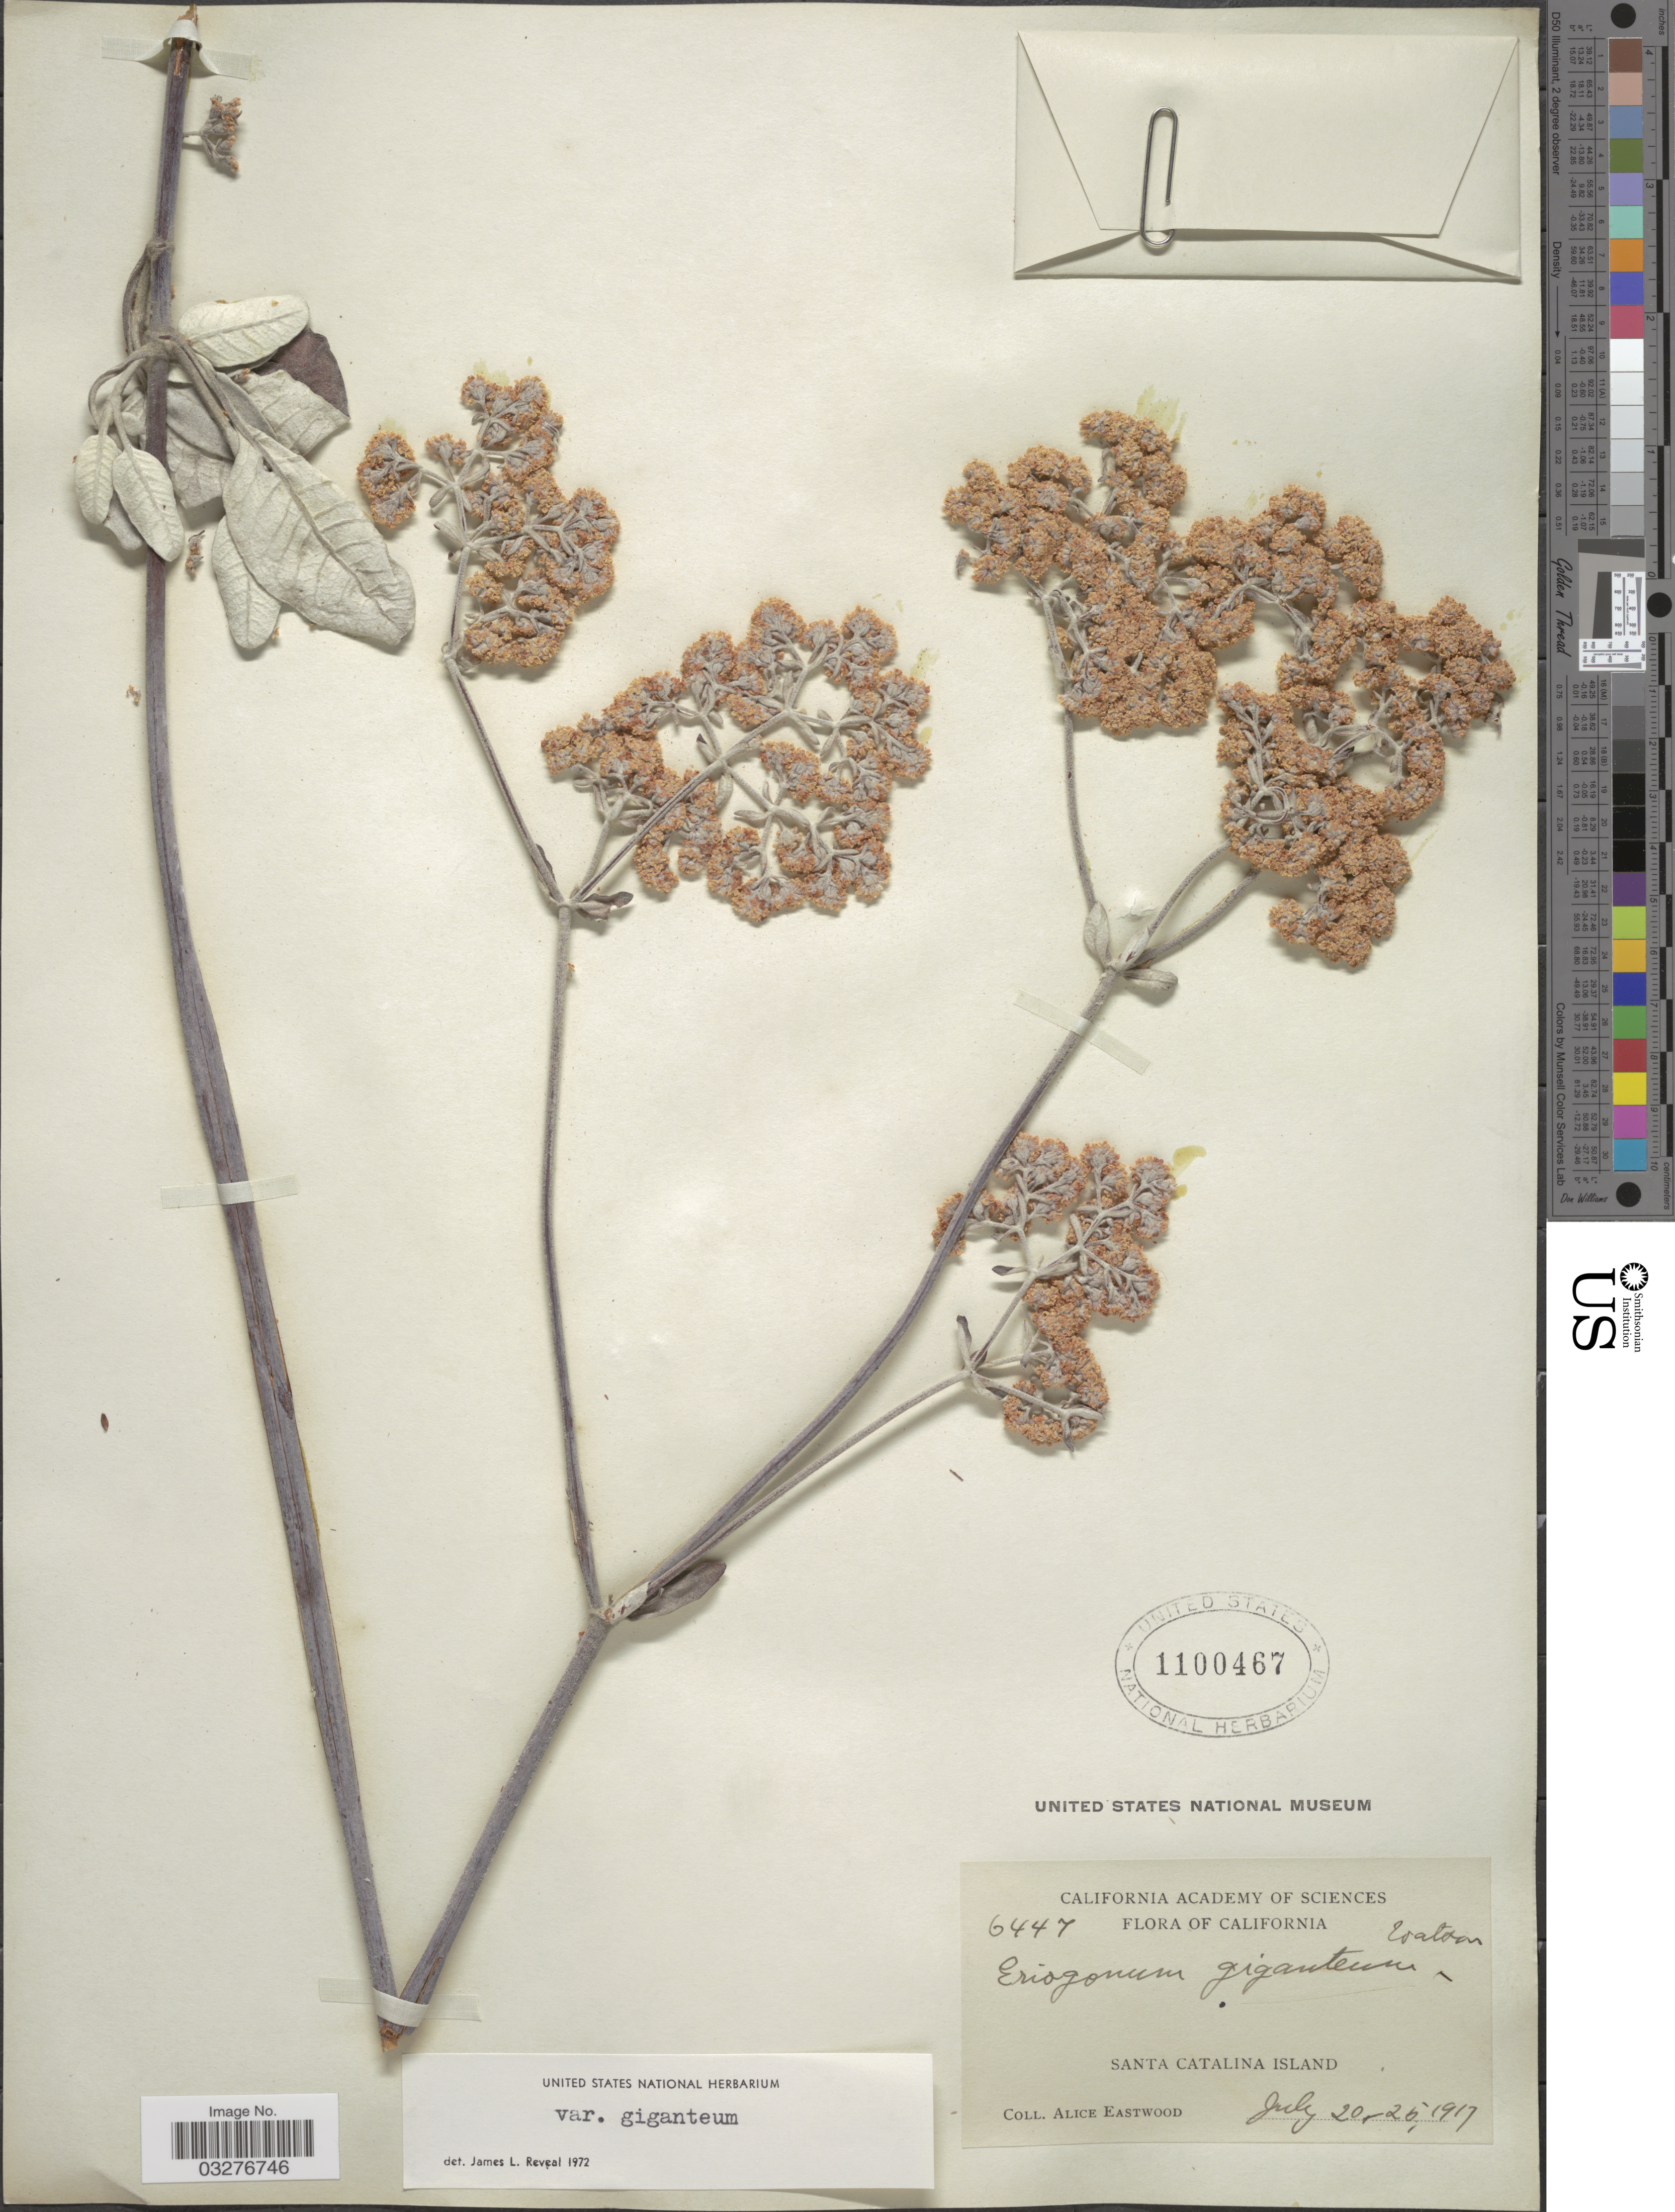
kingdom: Plantae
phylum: Tracheophyta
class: Magnoliopsida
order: Caryophyllales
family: Polygonaceae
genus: Eriogonum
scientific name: Eriogonum giganteum var. giganteum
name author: S. Watson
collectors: A. Eastwood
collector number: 6447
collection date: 1917-07-20/1917-07-25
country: United States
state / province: California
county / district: Los Angeles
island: Santa Catalina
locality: Santa Catalina Island.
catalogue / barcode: US 1100467